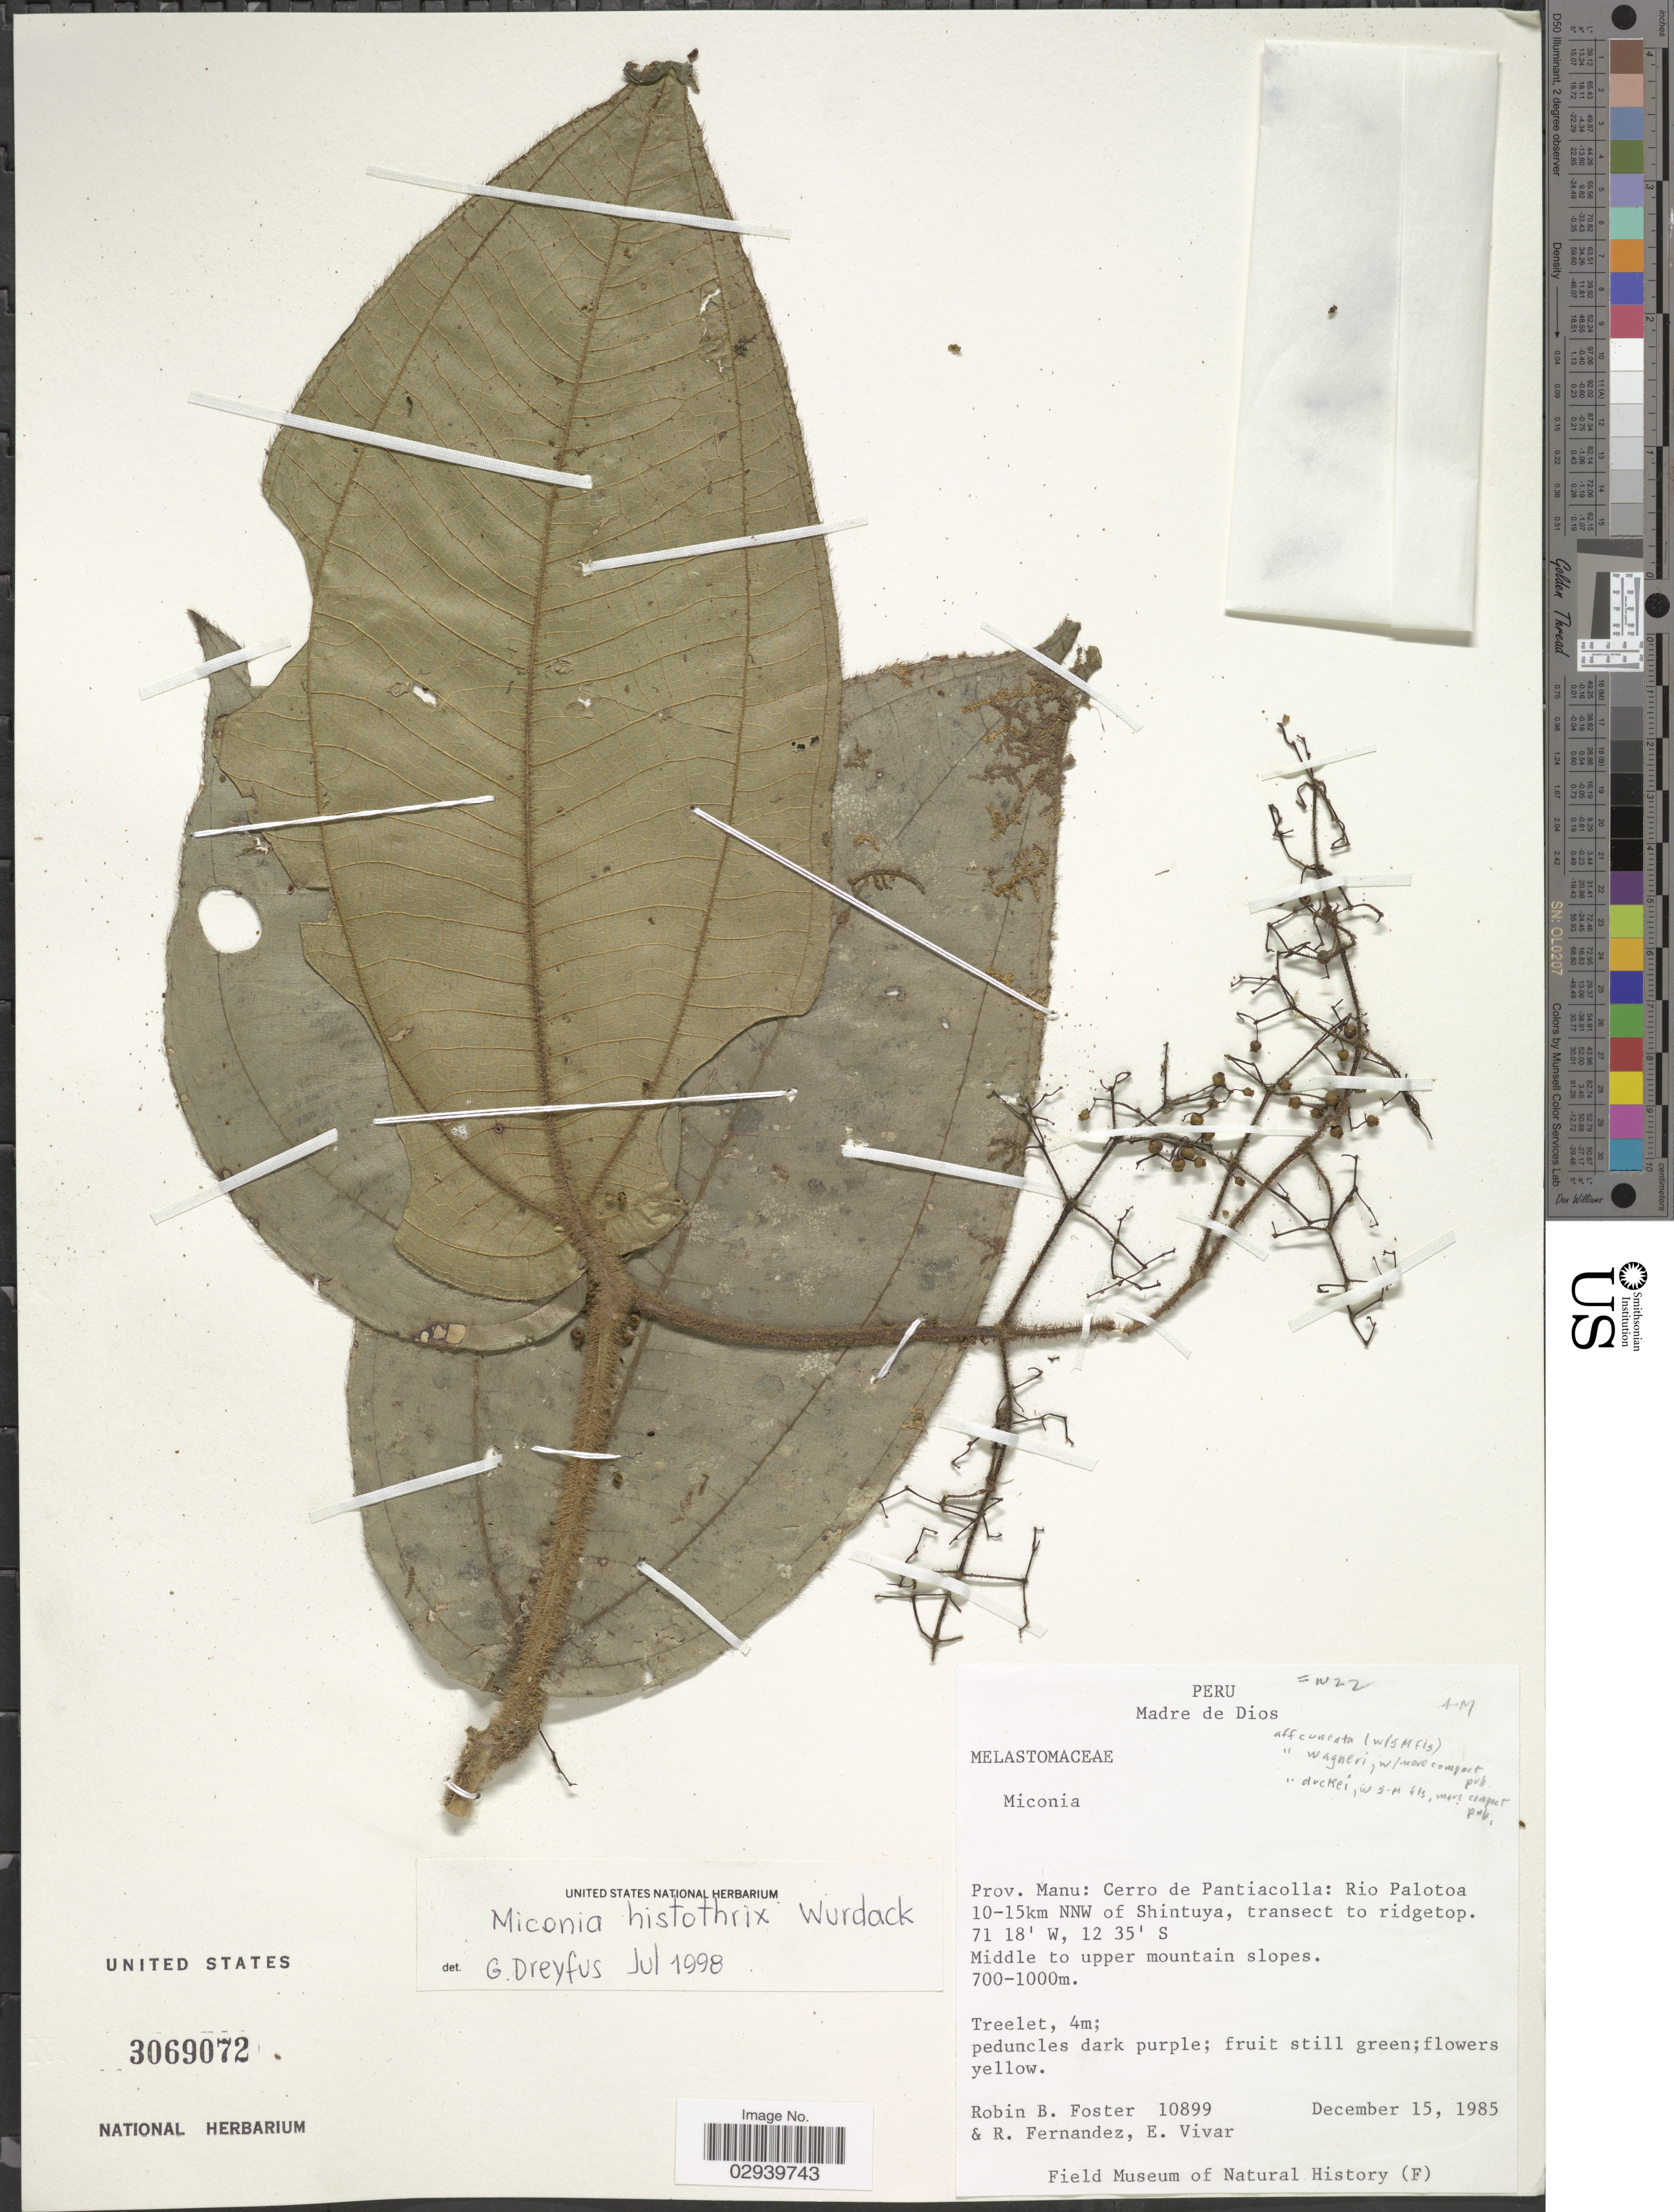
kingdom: Plantae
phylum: Tracheophyta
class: Magnoliopsida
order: Myrtales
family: Melastomataceae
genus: Miconia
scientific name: Miconia histothrix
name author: Wurdack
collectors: R. B. Foster, R. Fernandez & E. Vivar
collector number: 10899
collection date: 1985-12-15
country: Peru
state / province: Madre de Dios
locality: Prov. Manu: Cerro de Pantiacolla: Rio Palotoa 10-15 km NNW of Shintuya.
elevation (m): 700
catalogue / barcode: US 3069072